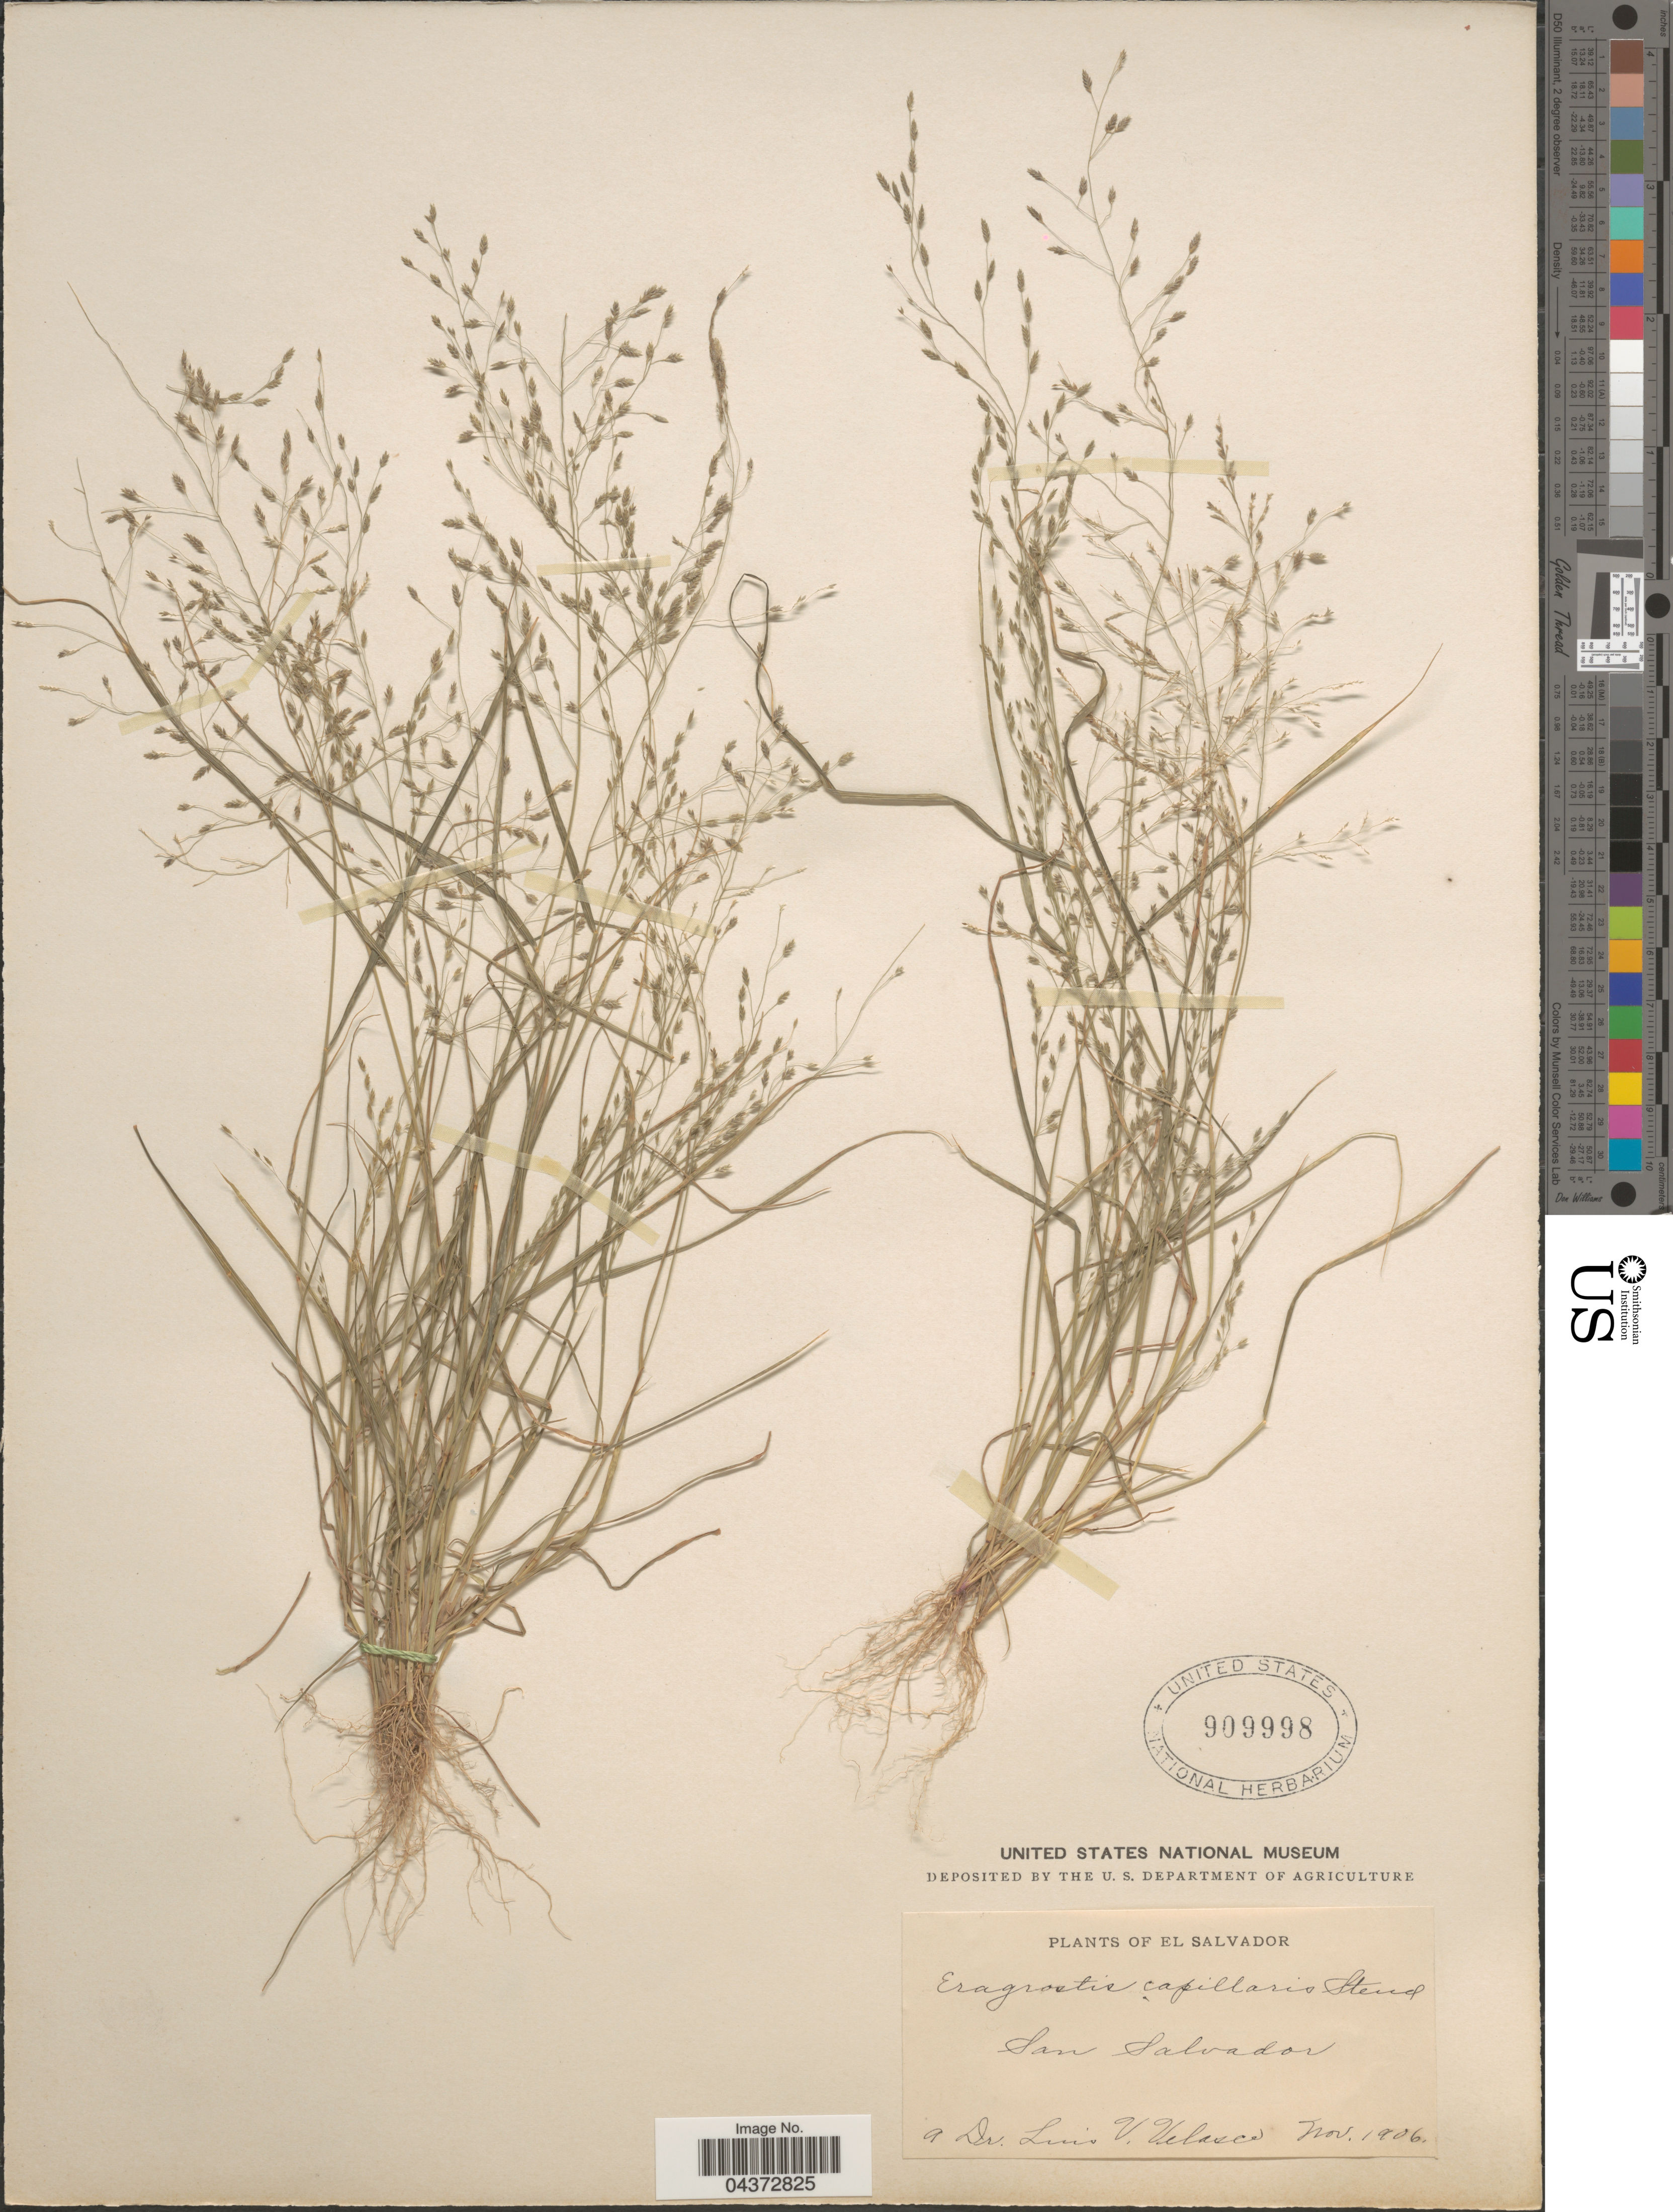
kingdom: Plantae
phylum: Tracheophyta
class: Liliopsida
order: Poales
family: Poaceae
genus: Eragrostis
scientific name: Eragrostis pectinacea var. miserrima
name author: (E. Fourn.) Reeder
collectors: L. Velasco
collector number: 9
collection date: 1906-11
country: El Salvador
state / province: San Salvador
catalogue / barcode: US 909998